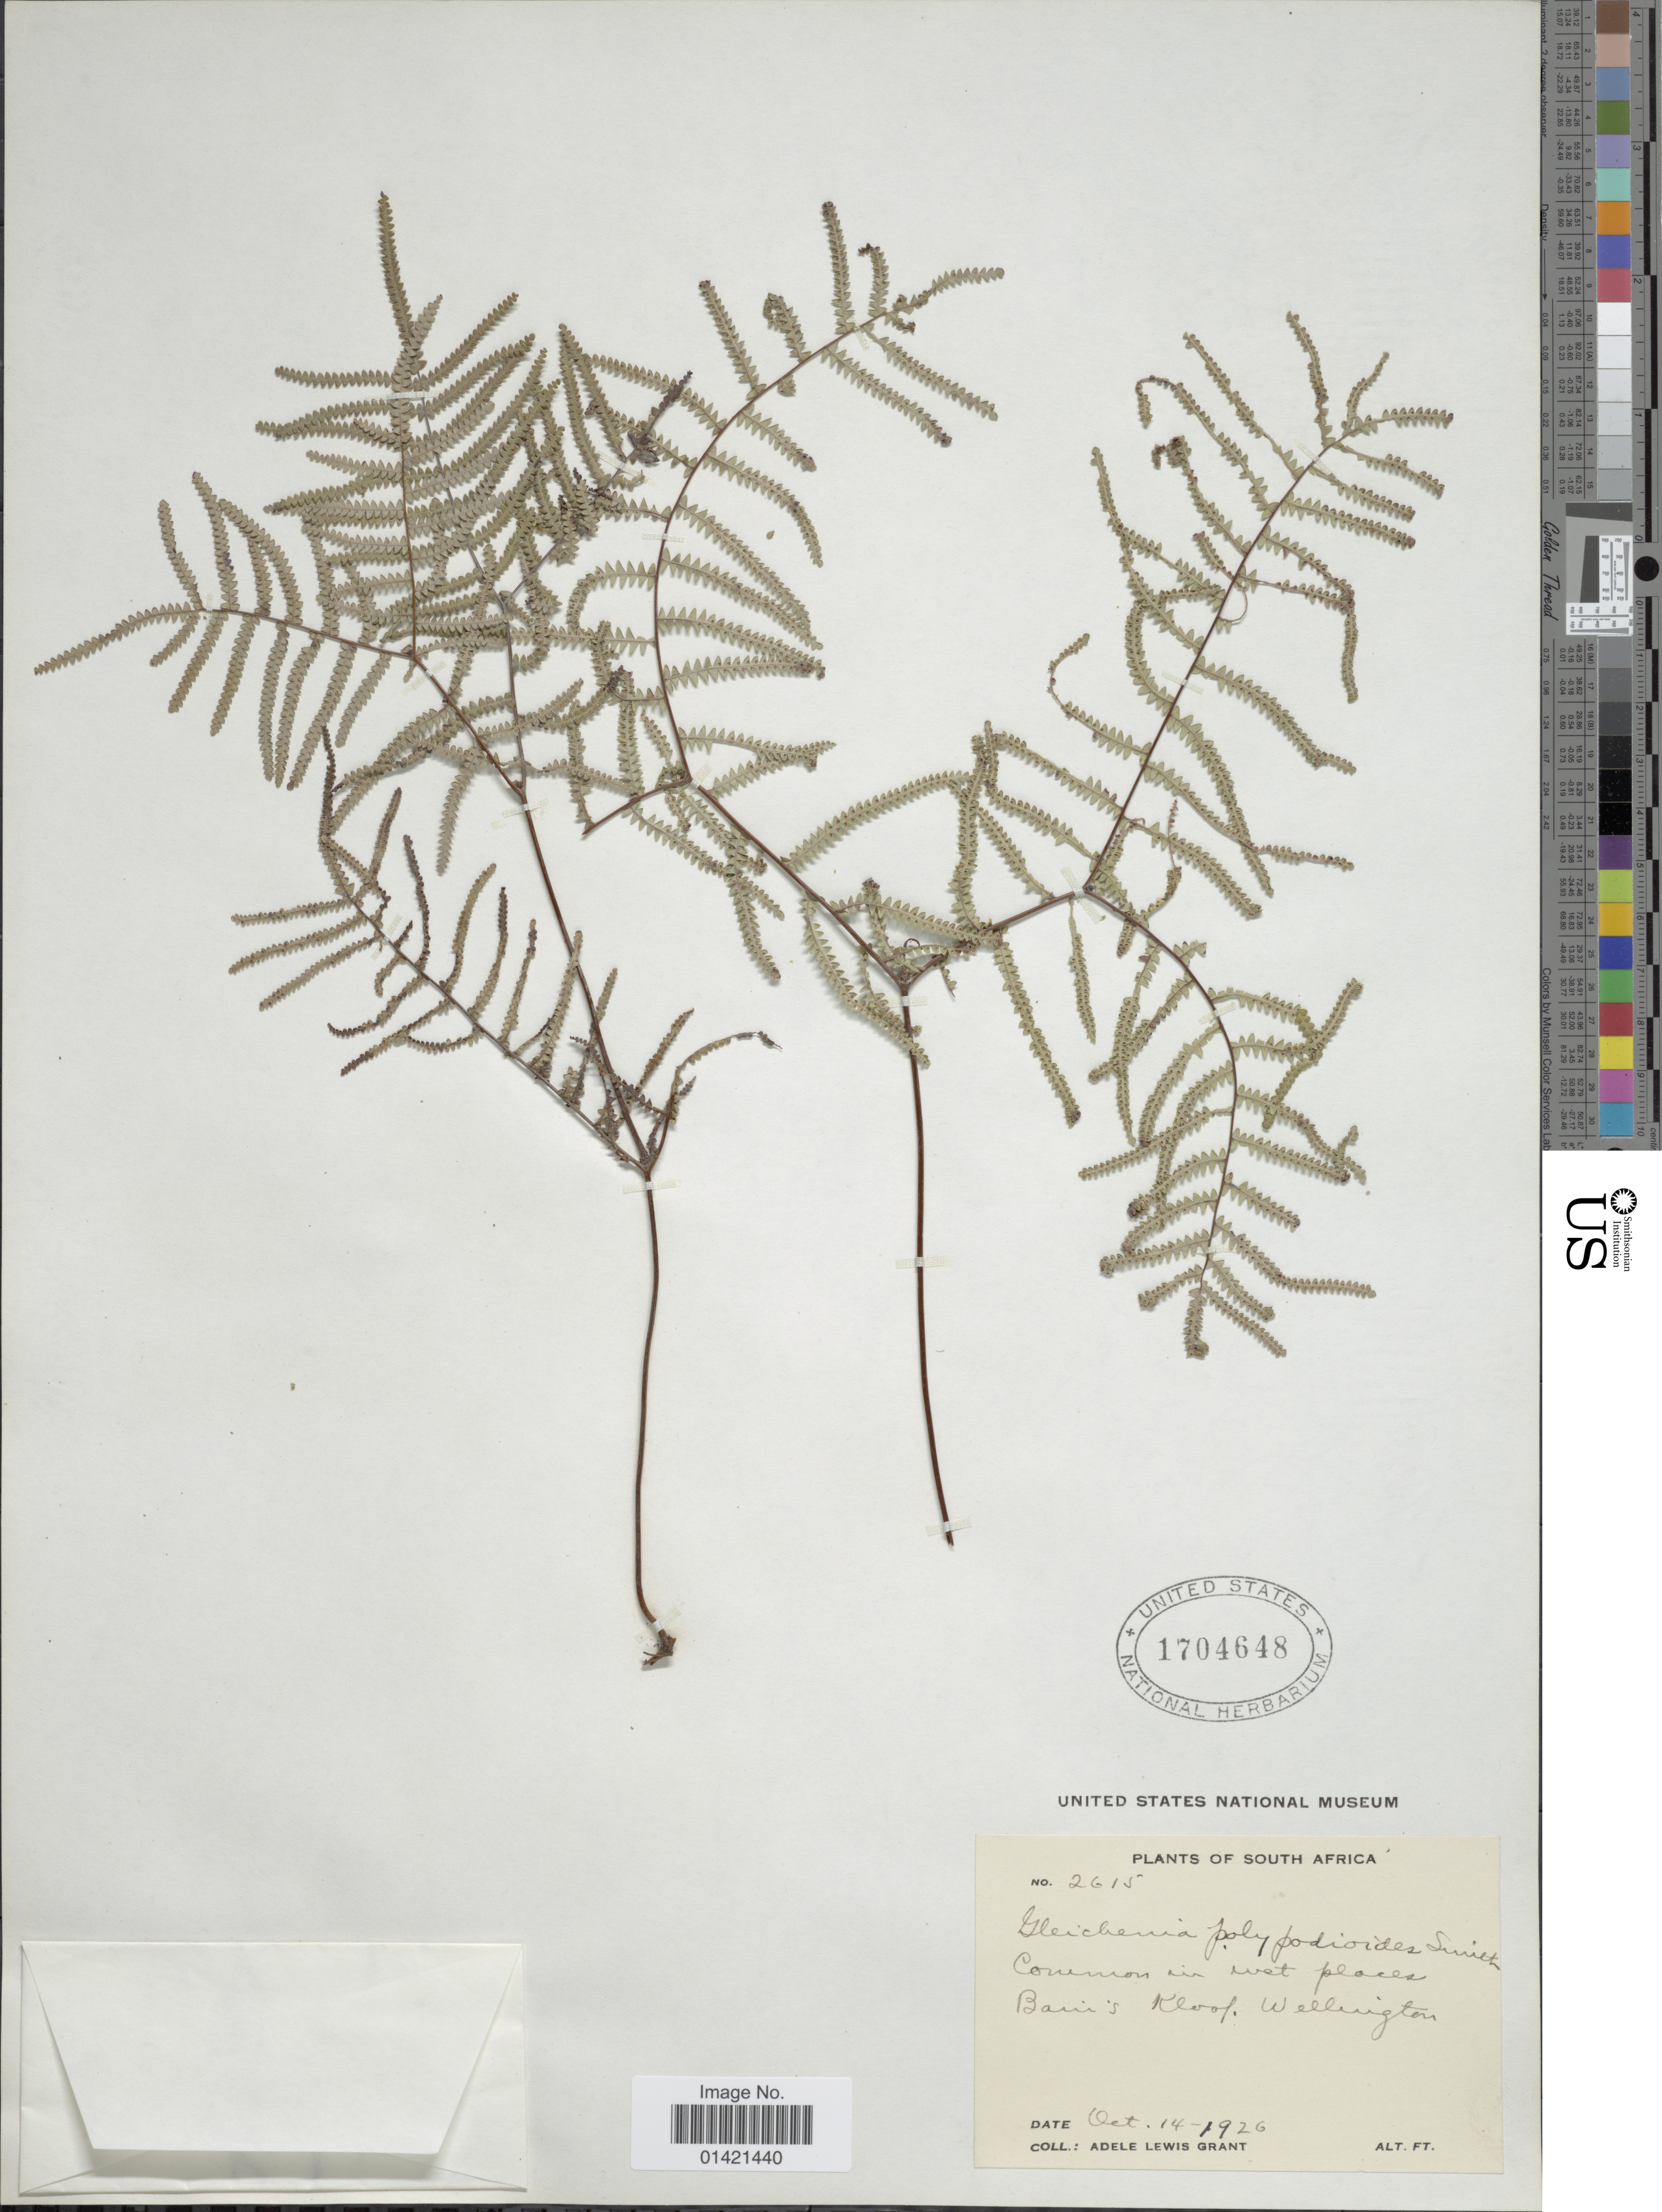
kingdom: Plantae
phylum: Tracheophyta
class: Polypodiopsida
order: Gleicheniales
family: Gleicheniaceae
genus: Gleichenia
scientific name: Gleichenia polypodioides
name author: (L.) Sm.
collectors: A. L. Grant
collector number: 2615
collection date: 1926-10-14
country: South Africa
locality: South Africa, Baui's Kloof, Wellington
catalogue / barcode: US 1704648